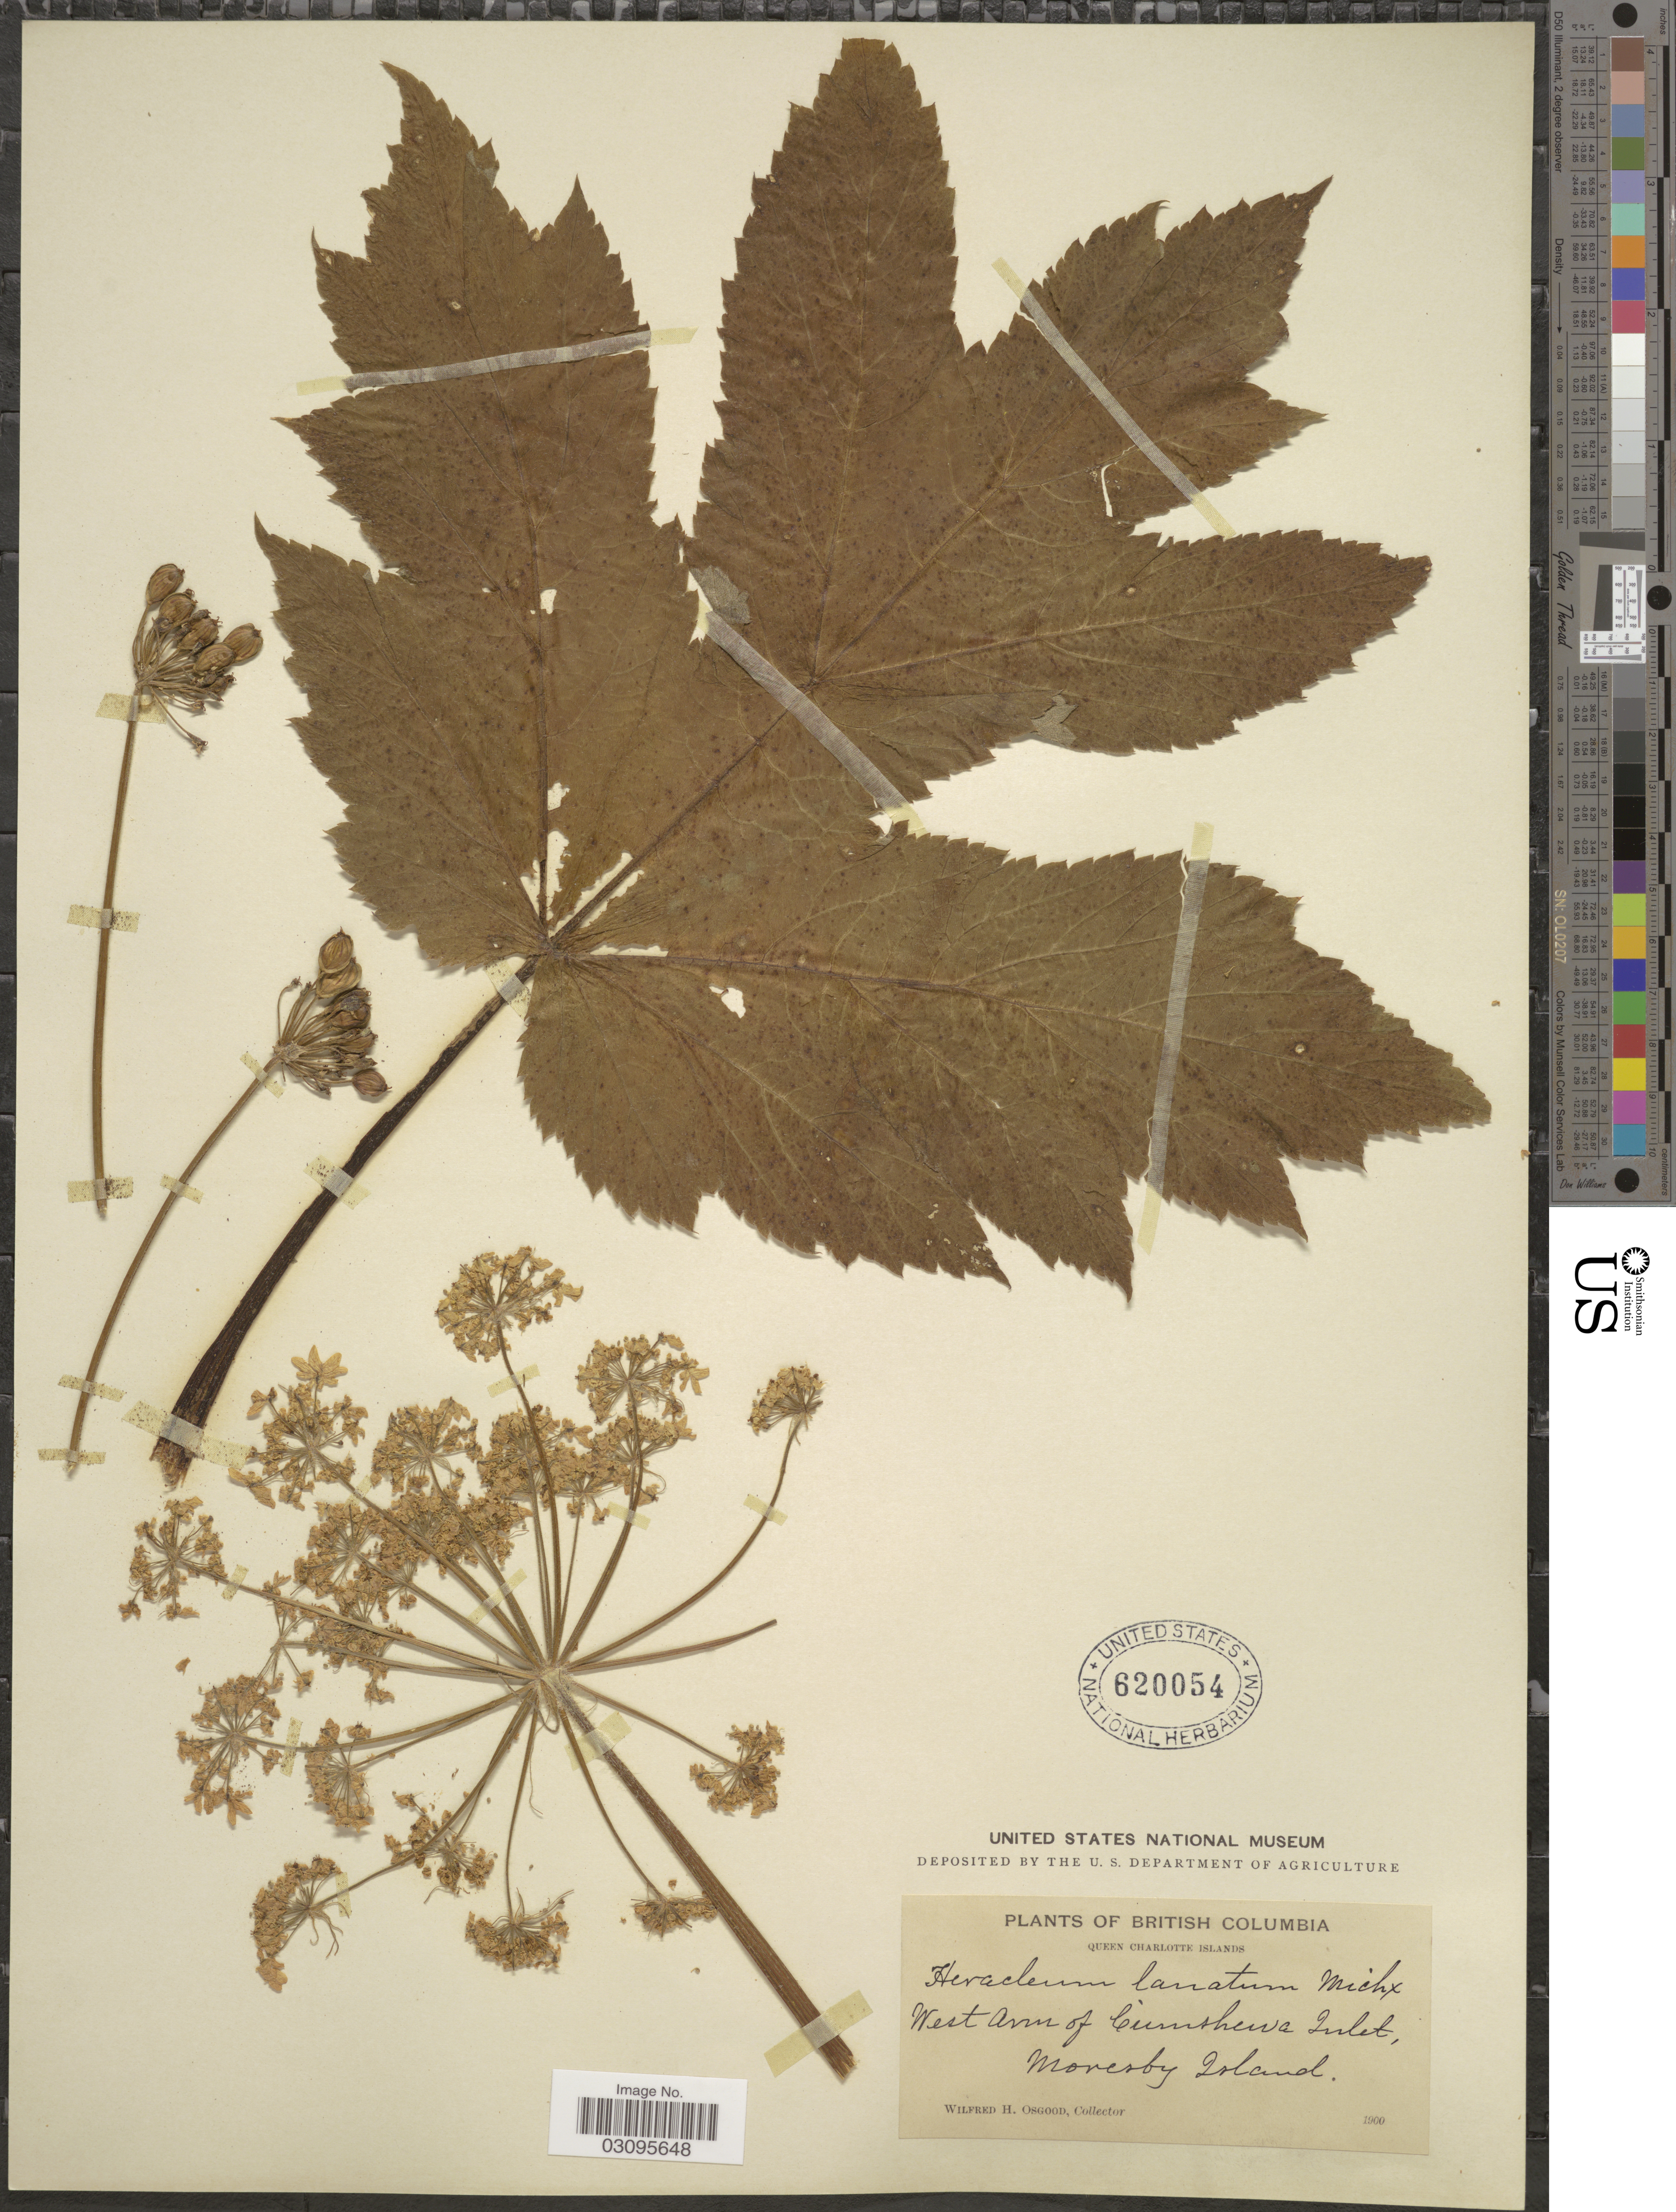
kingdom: Plantae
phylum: Tracheophyta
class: Magnoliopsida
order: Apiales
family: Apiaceae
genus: Heracleum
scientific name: Heracleum lanatum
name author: Michx.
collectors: W. Osgood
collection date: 1900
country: Canada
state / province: British Columbia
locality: Queen Charlotte Islands, West Arm of Cumshewa Inlet, Moresby Island.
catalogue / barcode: US 620054